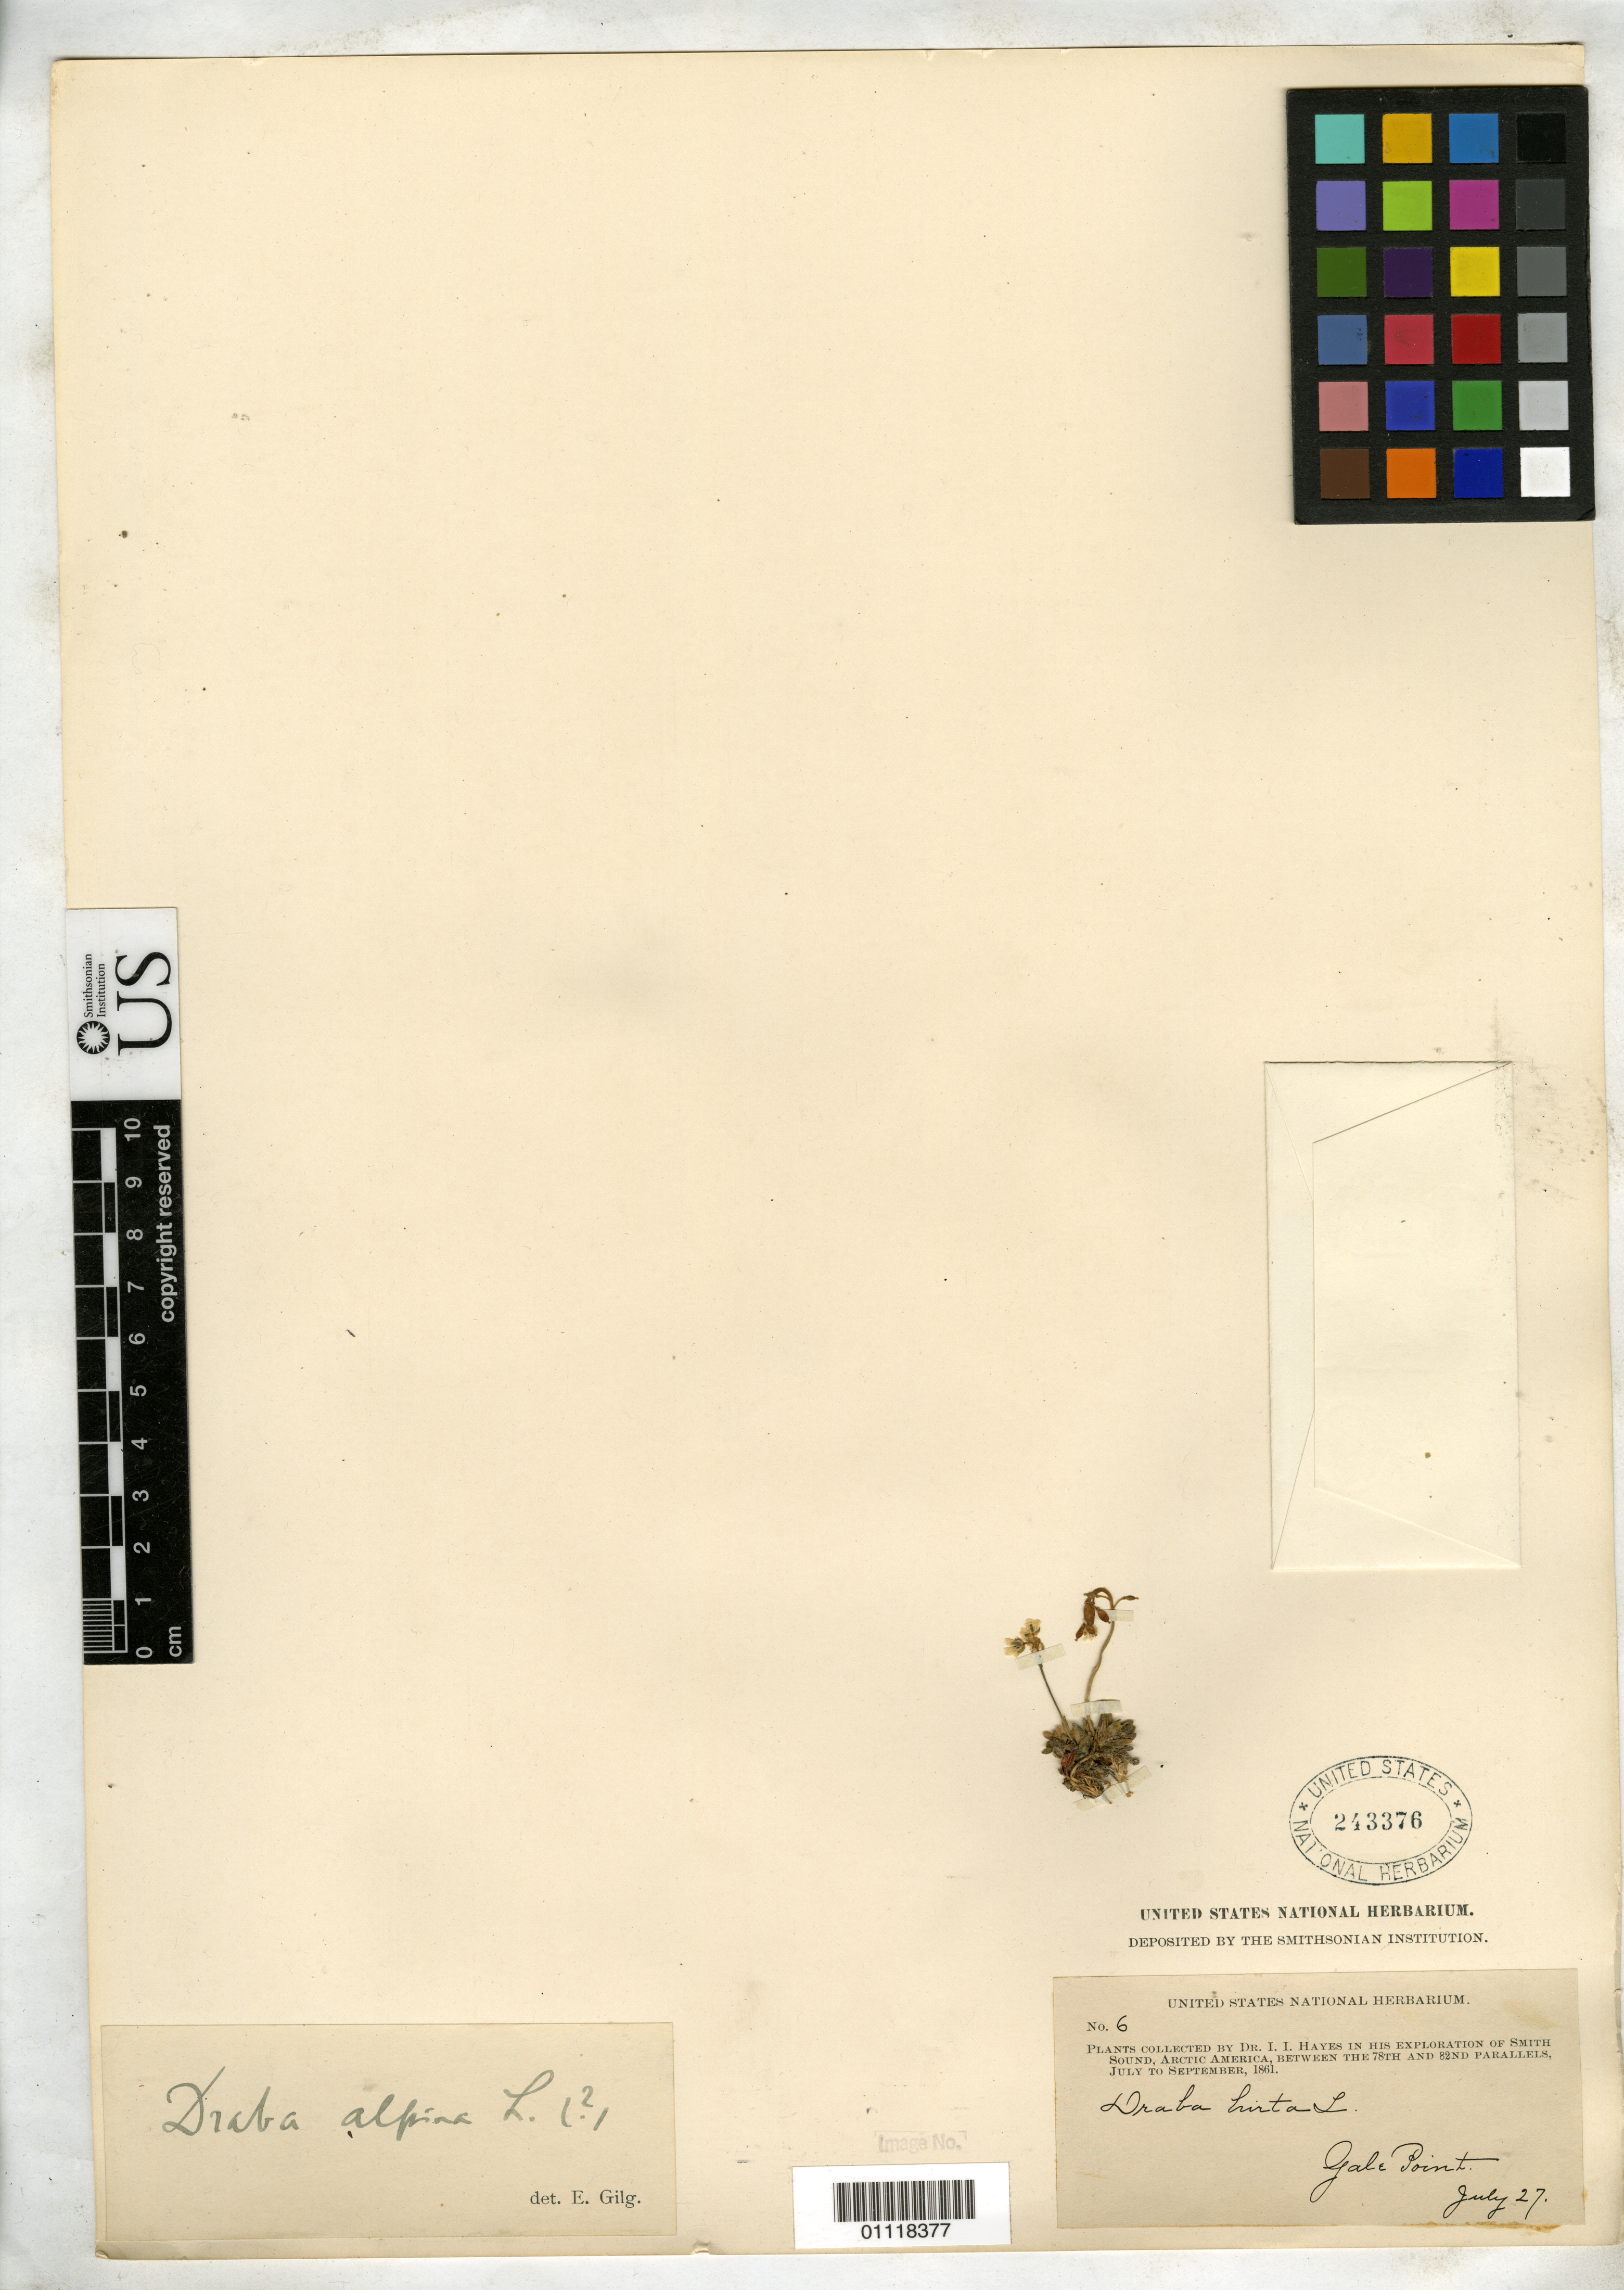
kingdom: Plantae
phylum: Tracheophyta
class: Magnoliopsida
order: Brassicales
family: Brassicaceae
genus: Draba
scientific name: Draba alpina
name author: L.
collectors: I. I. Hayes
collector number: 6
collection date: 1861-07-27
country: Canada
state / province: Nunavut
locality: Gale Point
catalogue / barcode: US 243376